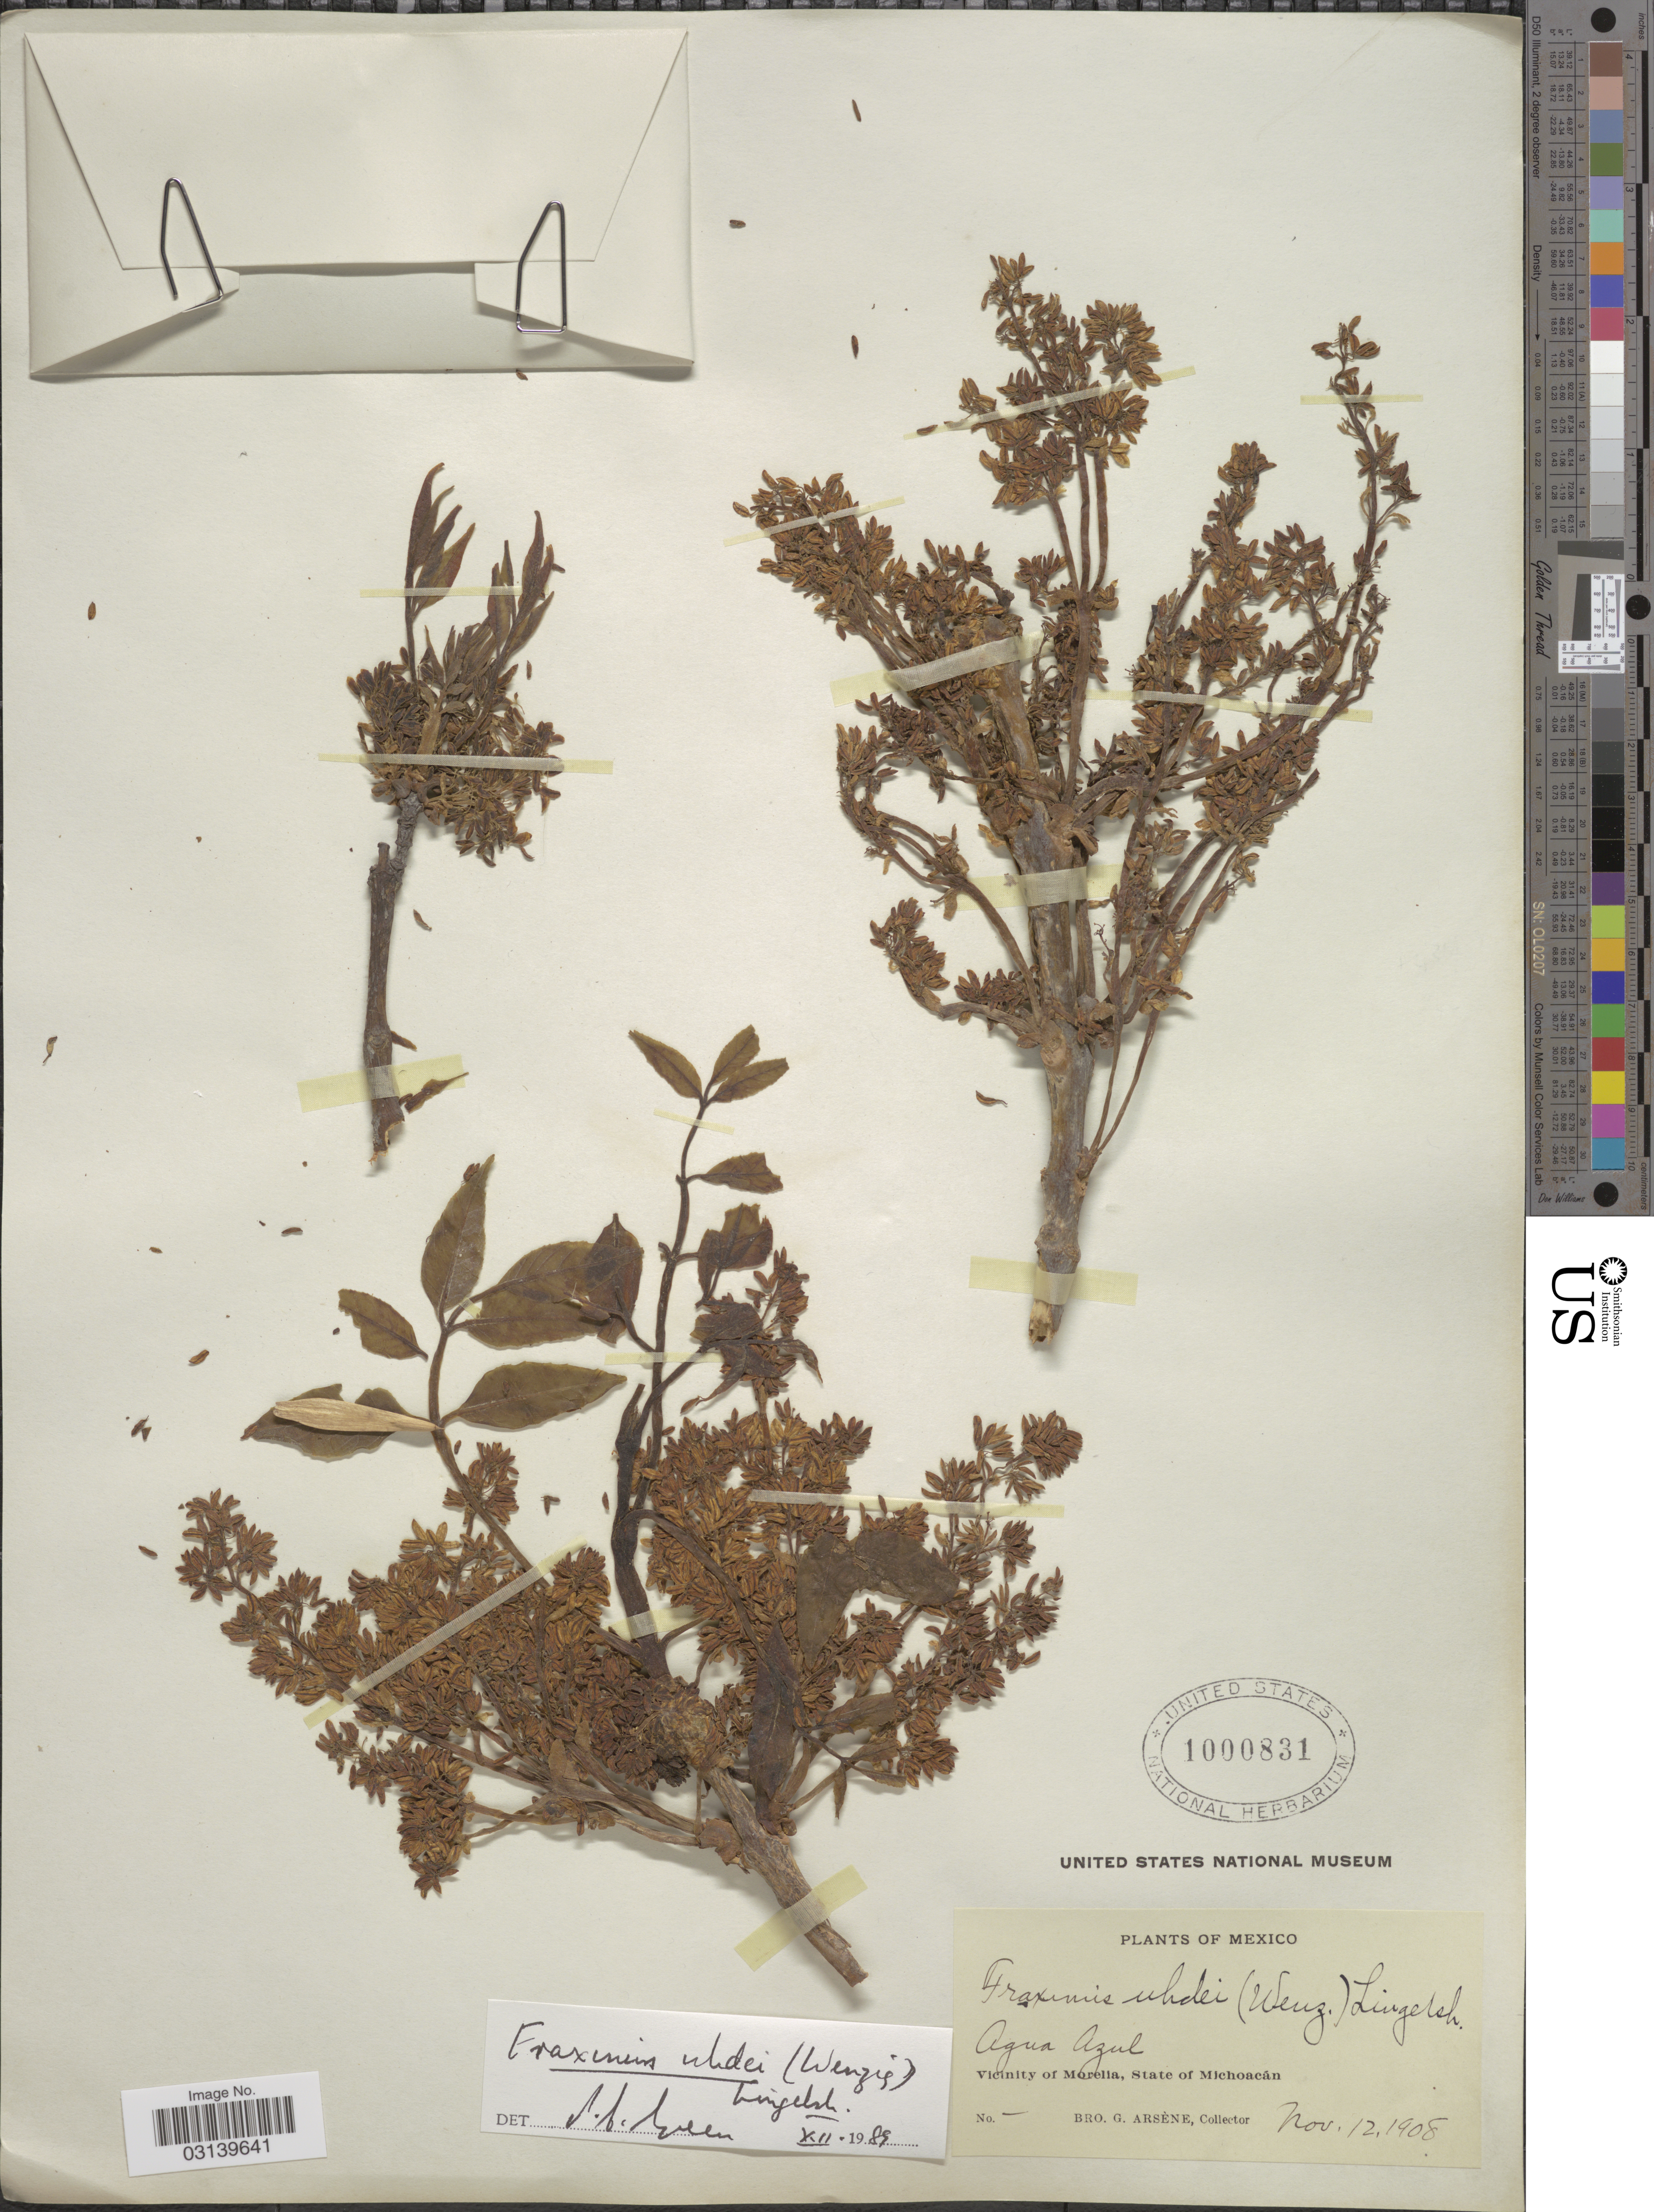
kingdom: Plantae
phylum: Tracheophyta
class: Magnoliopsida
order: Lamiales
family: Oleaceae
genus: Fraxinus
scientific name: Fraxinus uhdei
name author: (Wenz.) Lingelsh.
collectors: Bro. G. Arsène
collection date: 1908-11-12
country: Mexico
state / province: Michoacán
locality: Agua Azul. Vicinity of Morelia.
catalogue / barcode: US 1000831